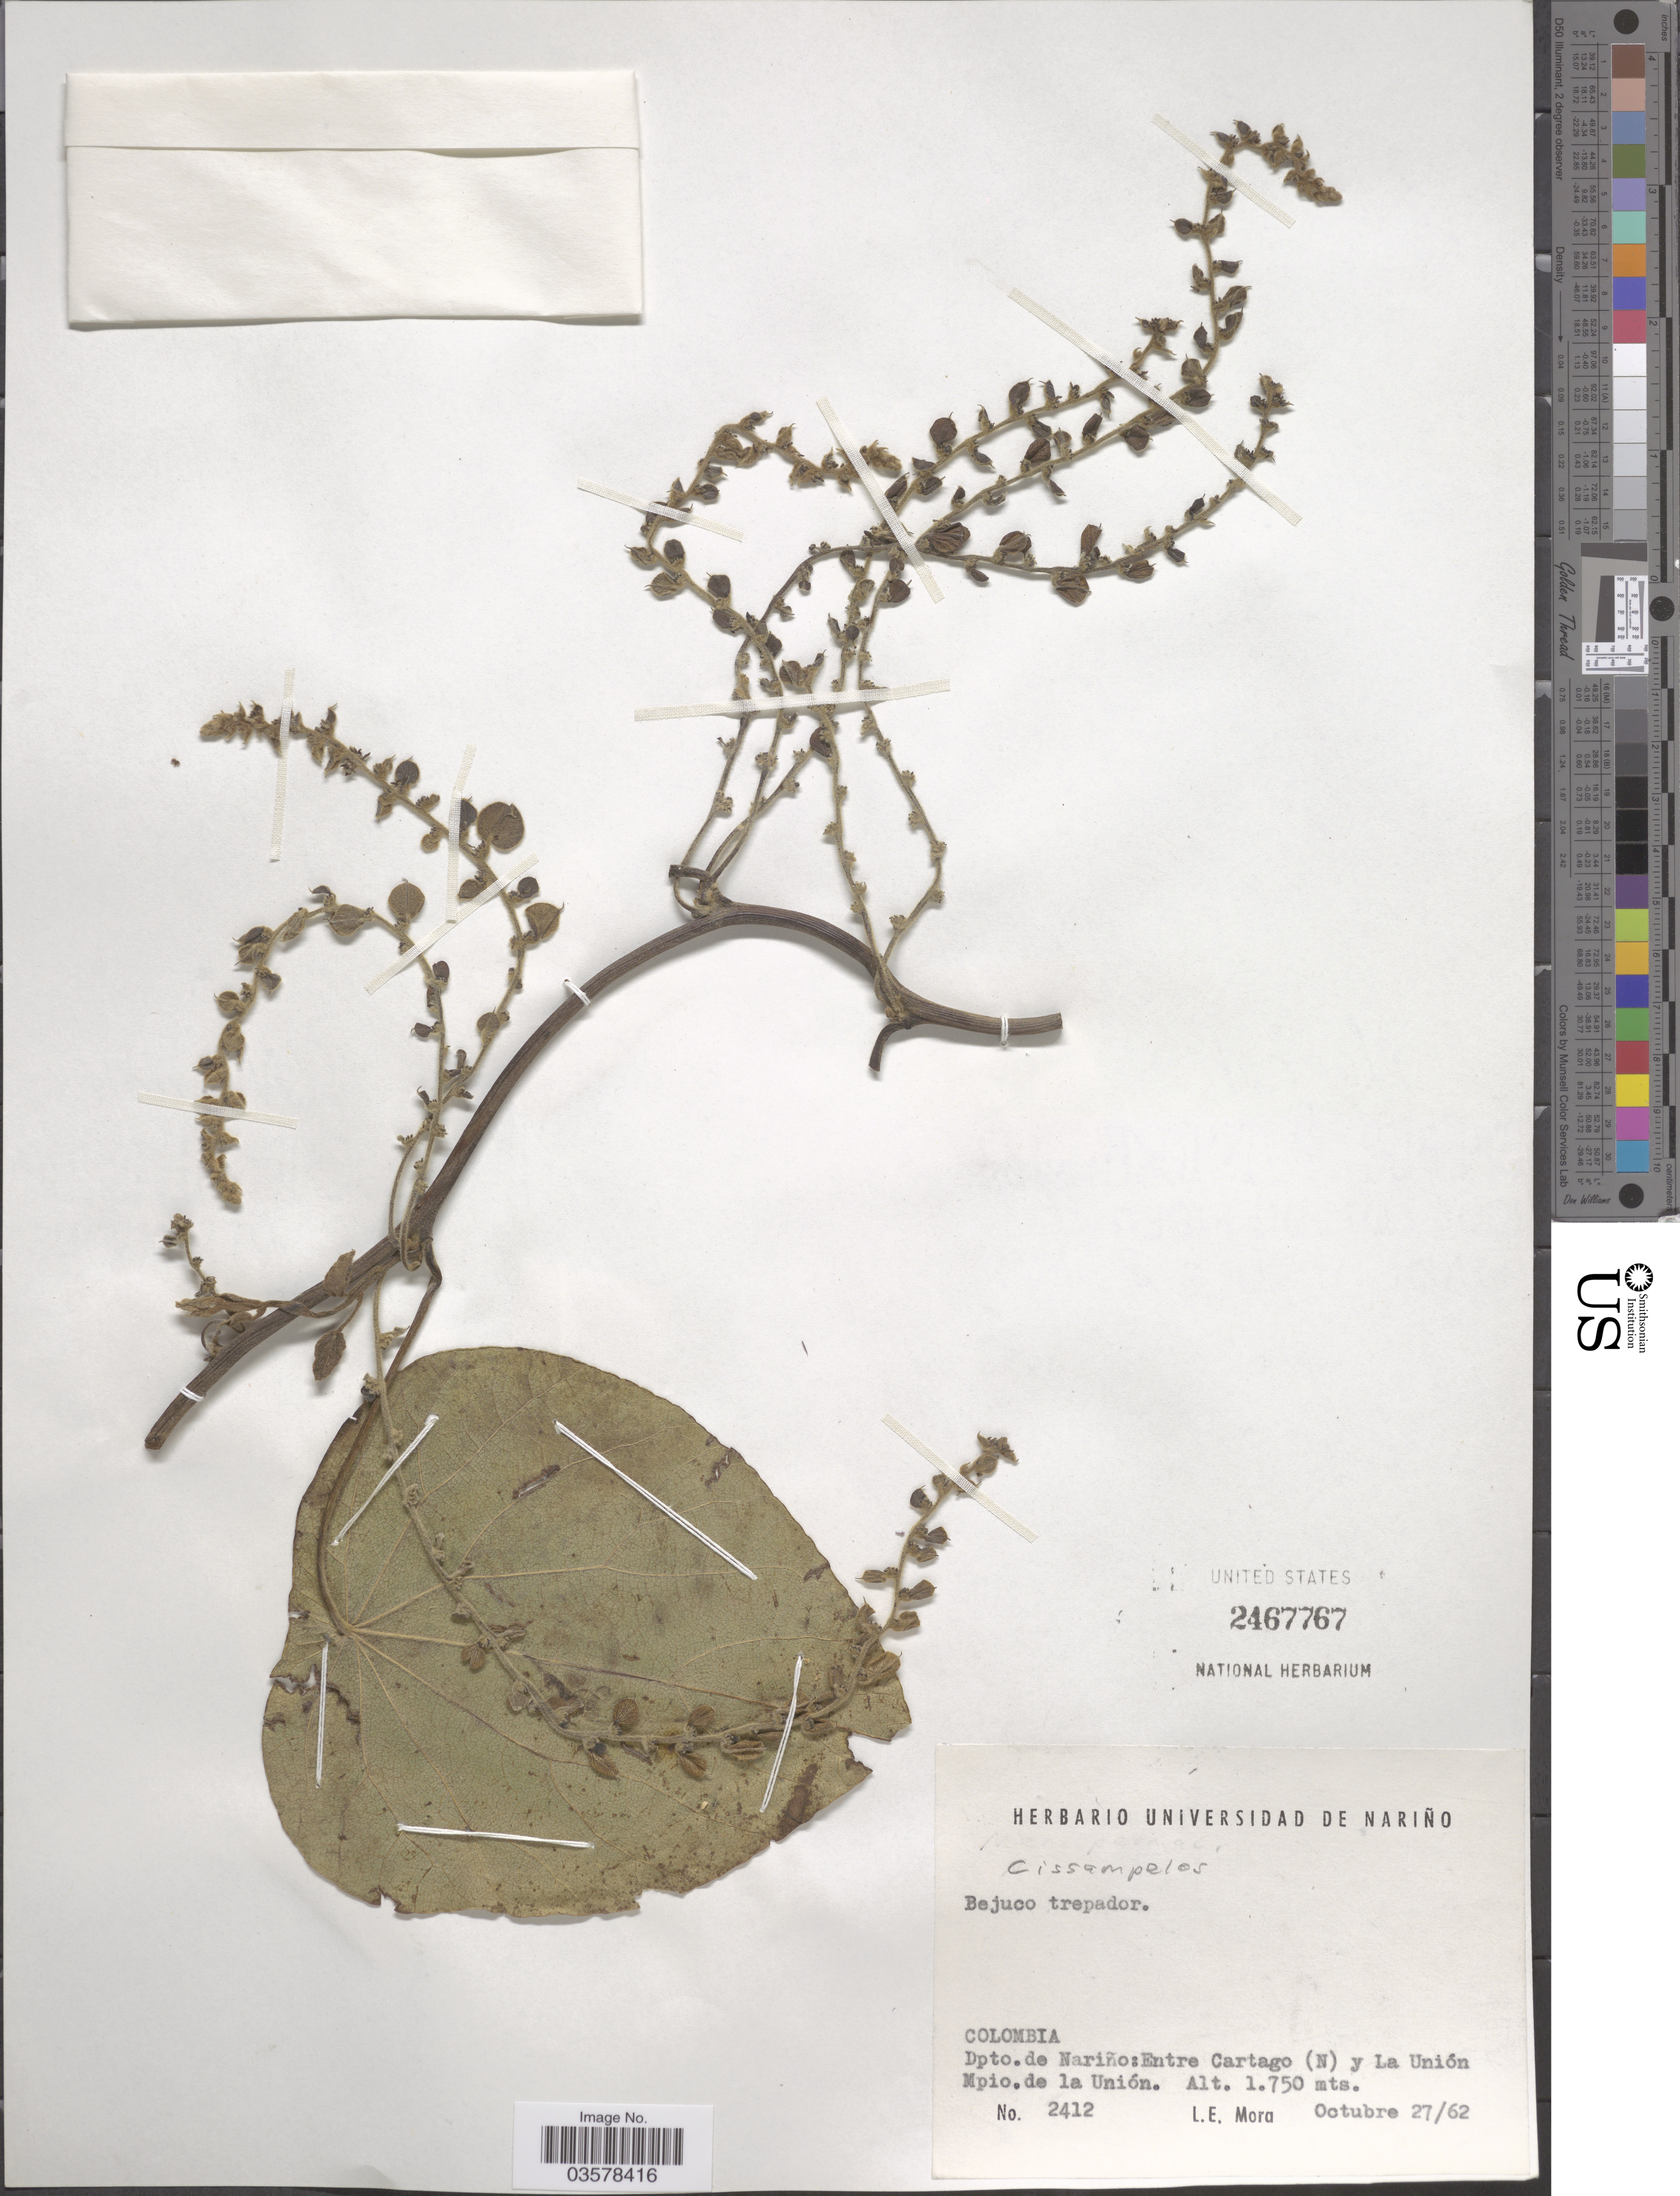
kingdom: Plantae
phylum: Tracheophyta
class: Magnoliopsida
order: Ranunculales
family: Menispermaceae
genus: Cissampelos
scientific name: Cissampelos sp.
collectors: L. Mora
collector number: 2412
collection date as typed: Transcribed d/m/y: 27/10/62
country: Colombia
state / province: Nariño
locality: Dpto. de Nariño: Entre Cartago (N) y La Unión Mpio. de la Unión.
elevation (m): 1750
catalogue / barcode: US 2467767